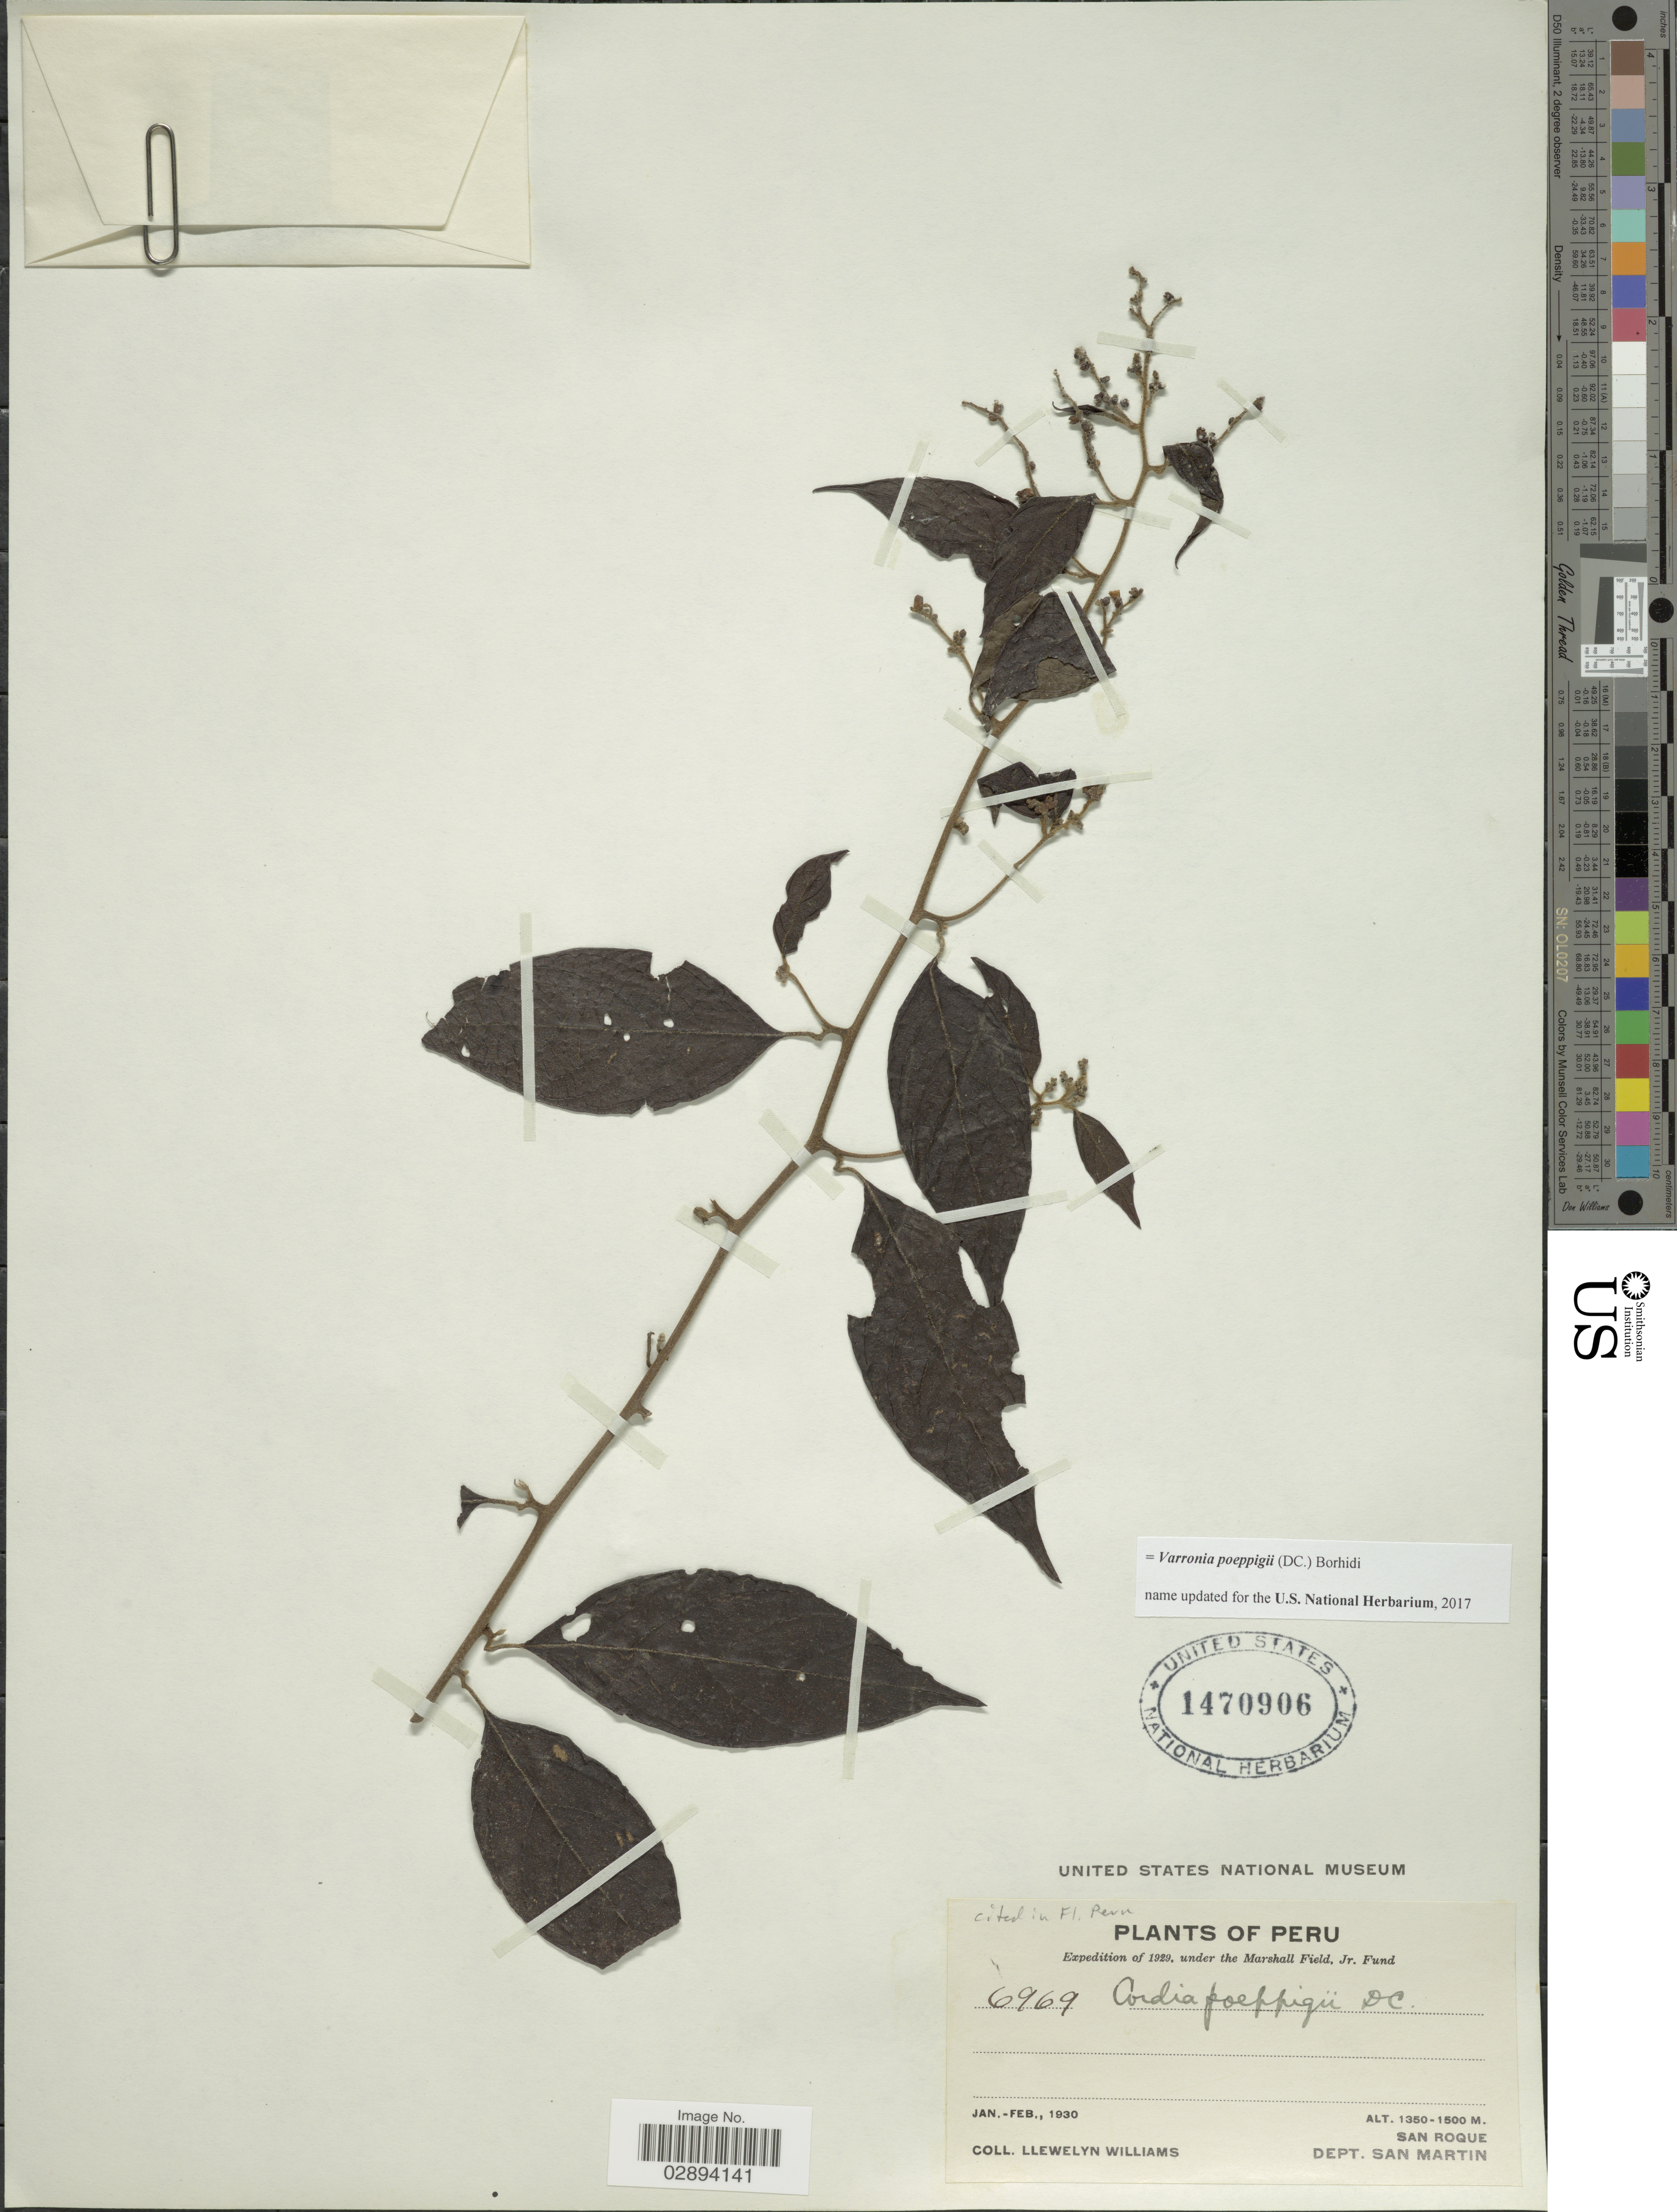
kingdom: Plantae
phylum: Tracheophyta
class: Magnoliopsida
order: Boraginales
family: Cordiaceae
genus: Varronia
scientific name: Varronia poeppigii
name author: (DC.) Borhidi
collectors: Ll. Williams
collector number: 6969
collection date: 1930-01/1930-02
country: Peru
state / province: San Martín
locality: San Roque, Dept. San Martin.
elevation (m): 1350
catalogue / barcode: US 1470906